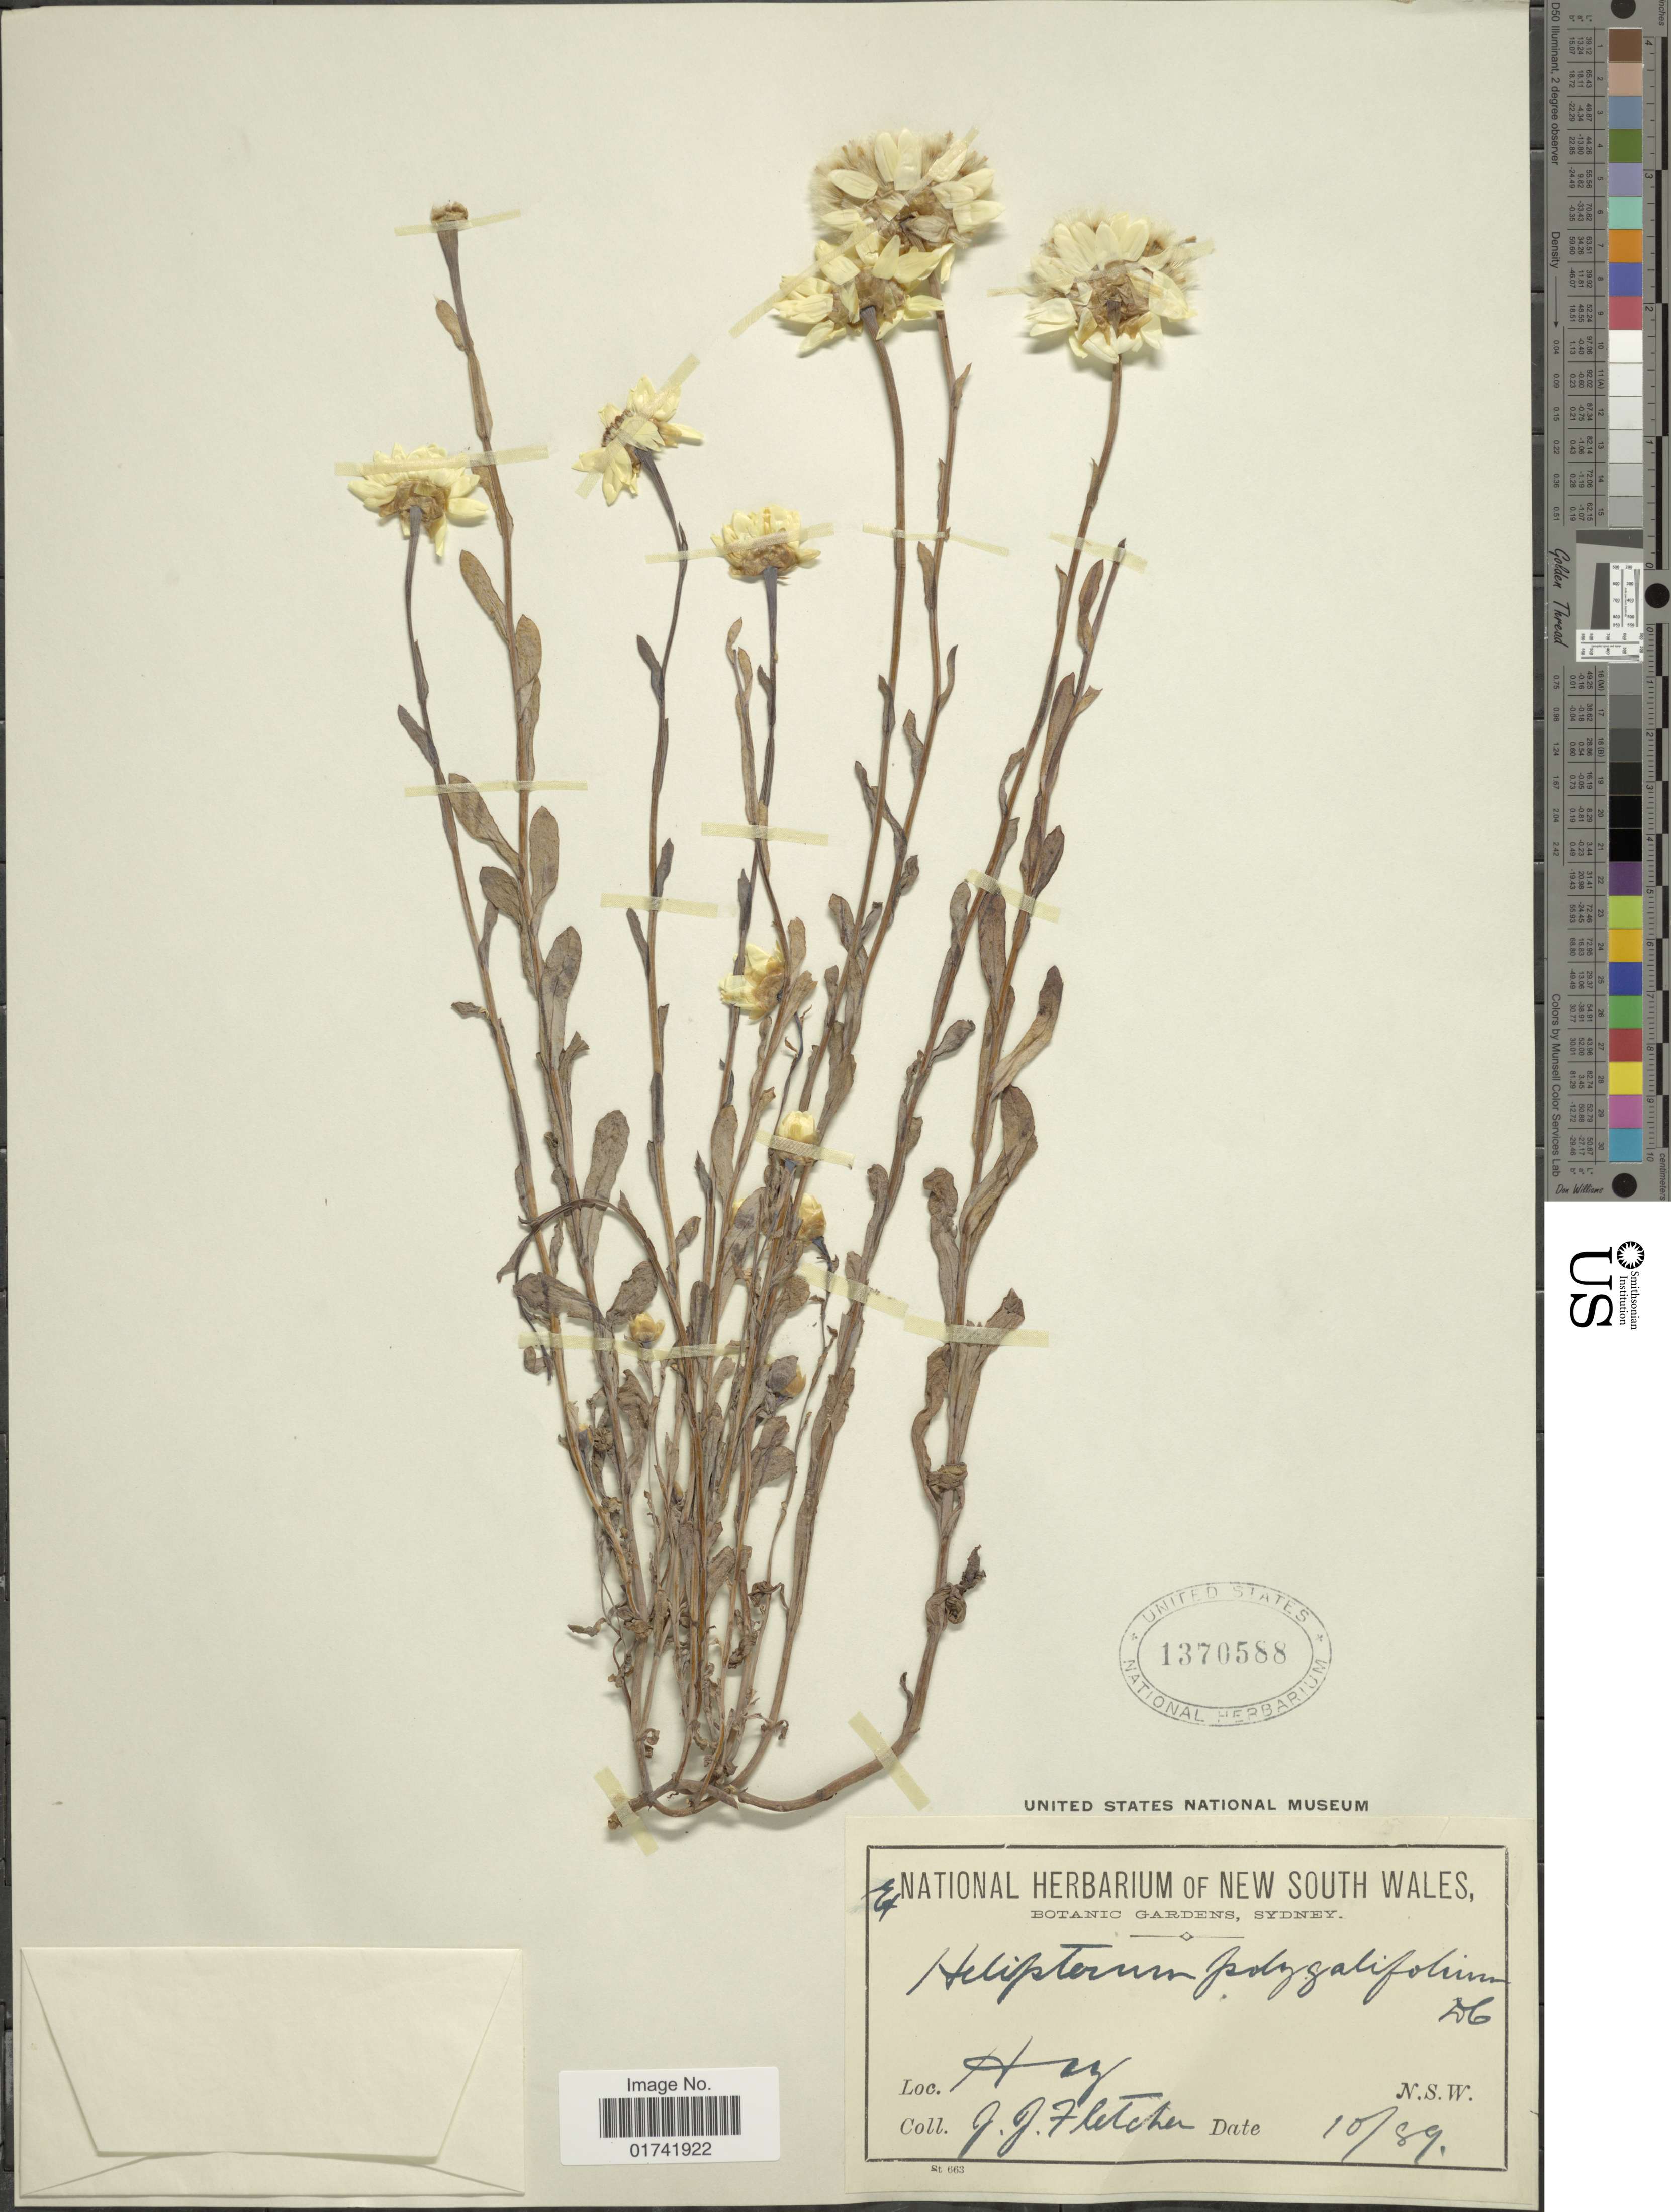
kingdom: Plantae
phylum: Tracheophyta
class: Magnoliopsida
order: Asterales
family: Asteraceae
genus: Rhodanthe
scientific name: Rhodanthe polygalifolia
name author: (A. Cunn. ex DC.) Paul G. Wilson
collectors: J. Fletcher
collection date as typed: Transcribed d/m/y: /10/89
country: Australia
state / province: New South Wales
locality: Haz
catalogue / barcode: US 1370588